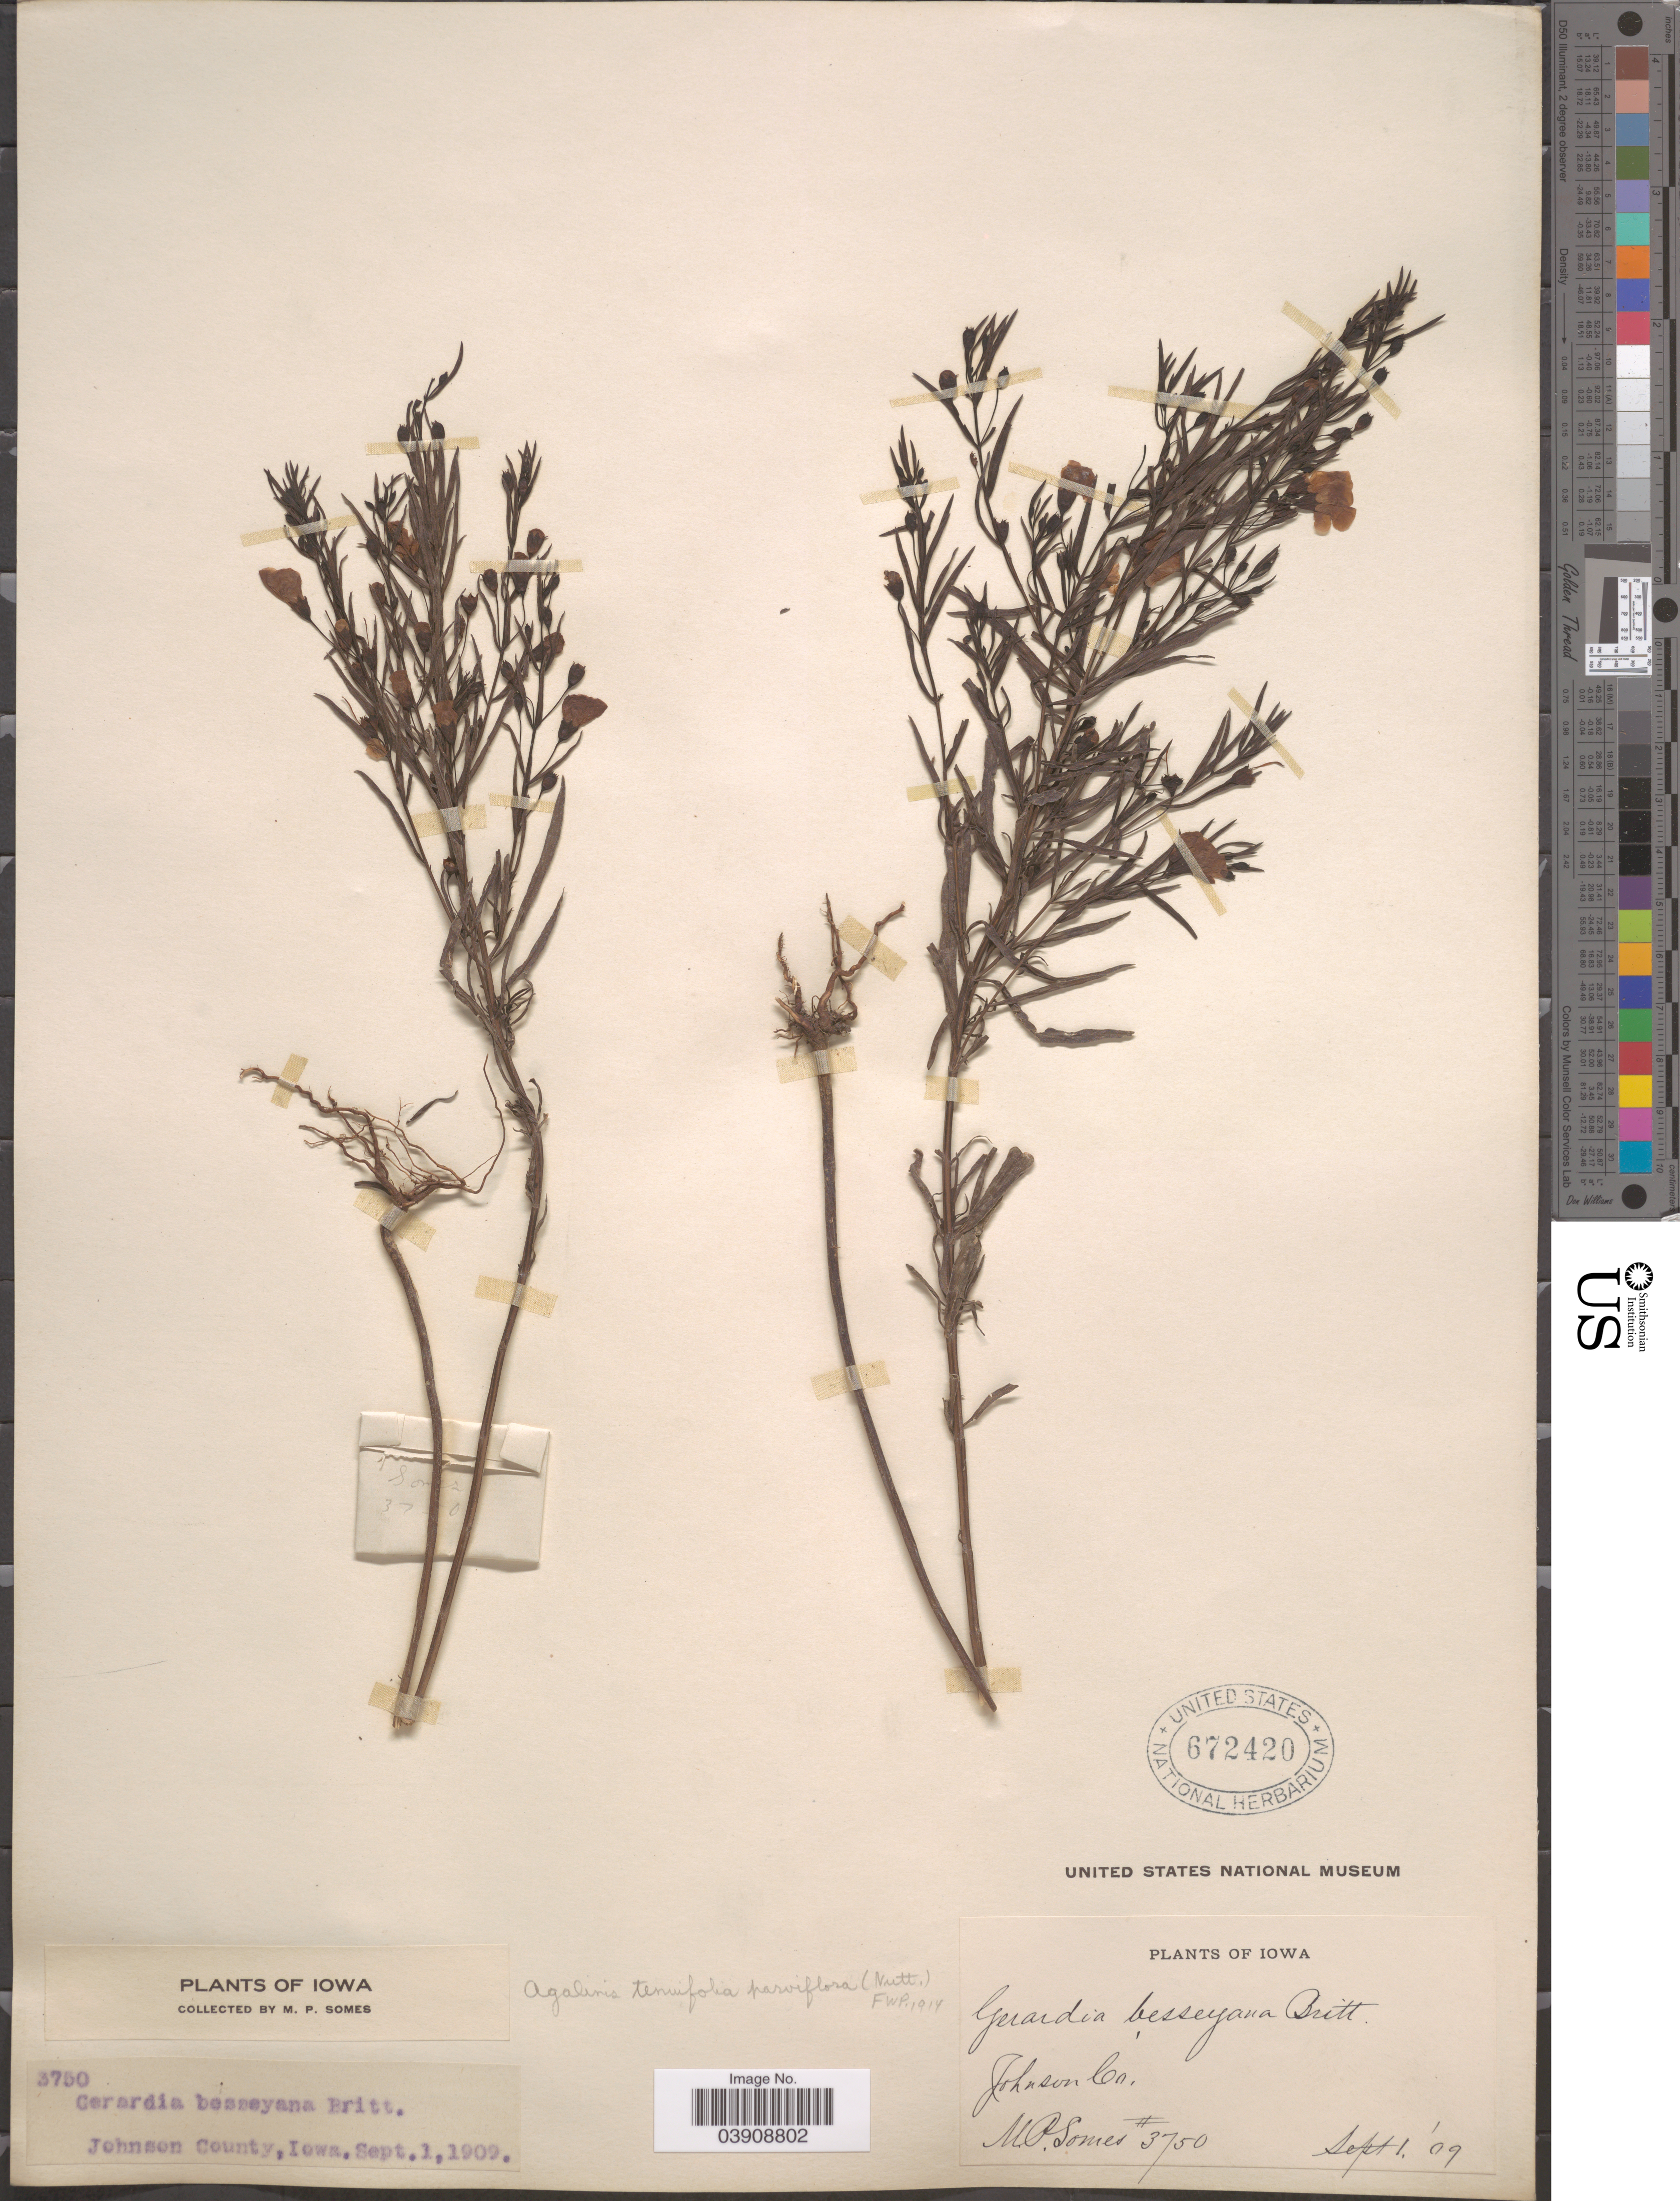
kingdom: Plantae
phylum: Tracheophyta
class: Magnoliopsida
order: Lamiales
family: Orobanchaceae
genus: Agalinis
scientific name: Agalinis tenuifolia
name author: (Vahl) Raf.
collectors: M. Somes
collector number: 3750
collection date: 1909-09-01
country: United States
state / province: Iowa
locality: Johnson County.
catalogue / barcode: US 672420